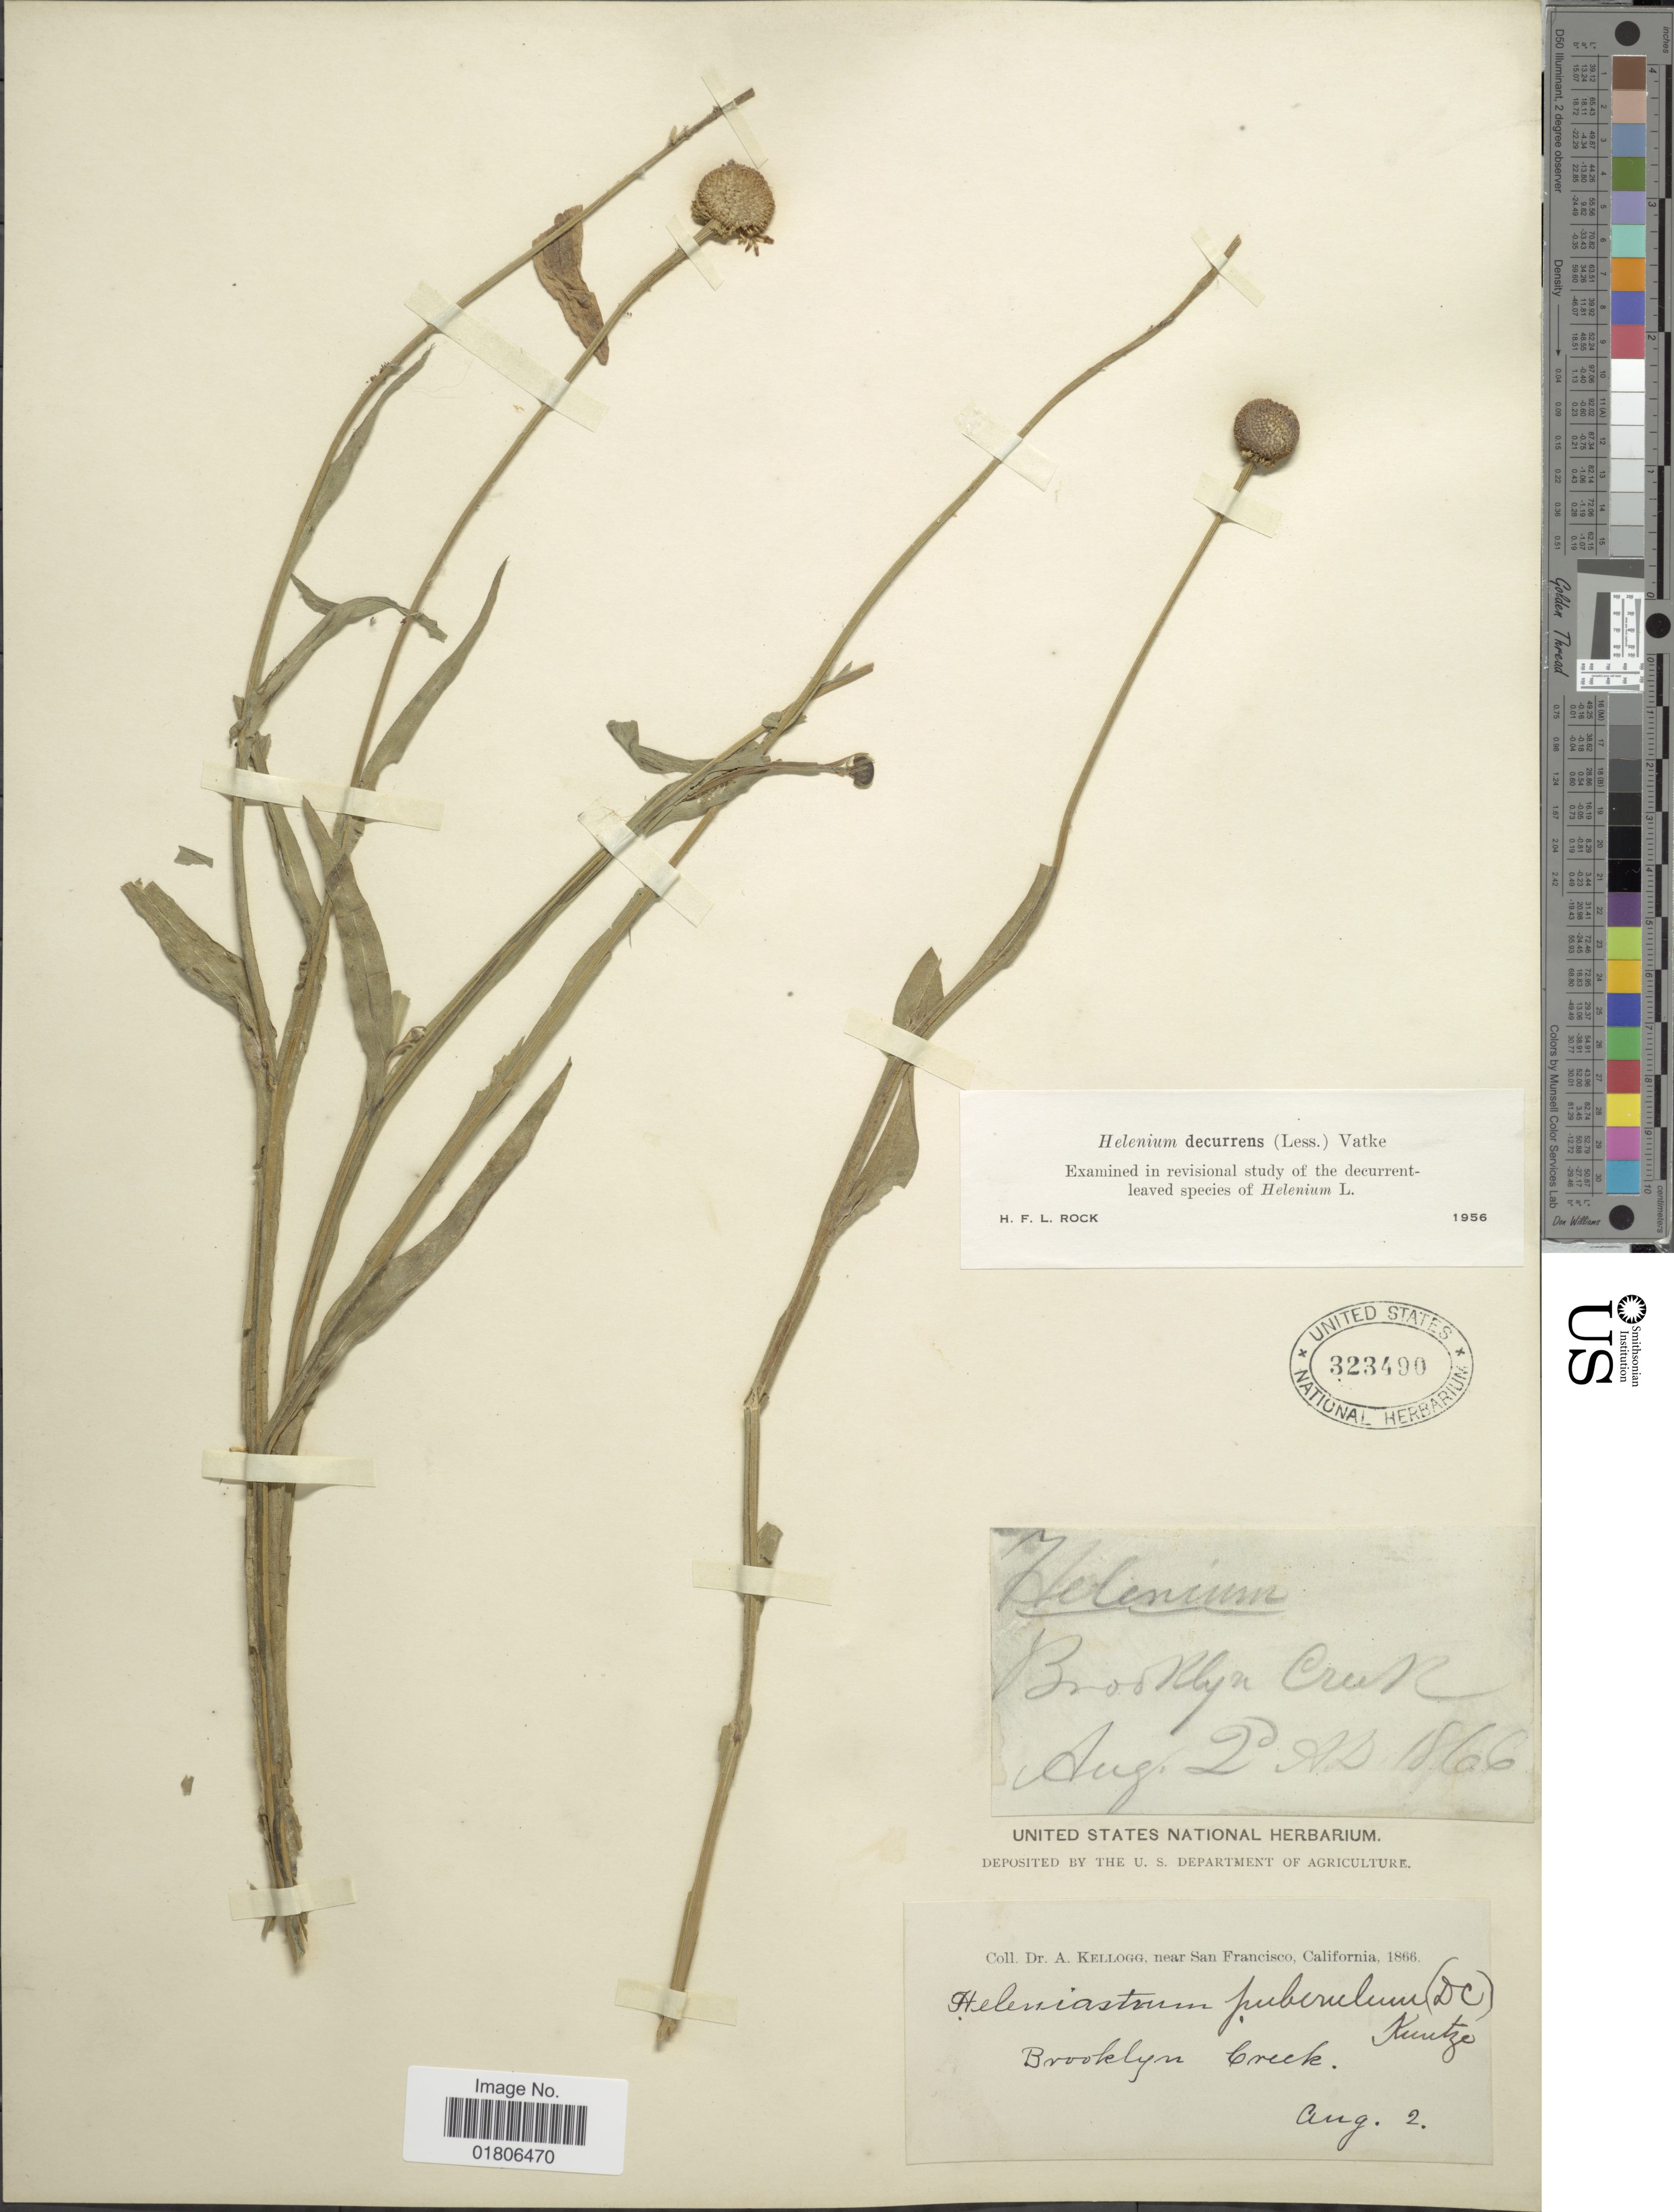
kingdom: Plantae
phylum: Tracheophyta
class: Magnoliopsida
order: Asterales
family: Asteraceae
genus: Helenium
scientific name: Helenium puberulum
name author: DC.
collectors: A. Kellogg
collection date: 1866-08-02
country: United States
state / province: California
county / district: San Francisco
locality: Near San Francisco, Brooklyn Creek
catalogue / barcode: US 323490